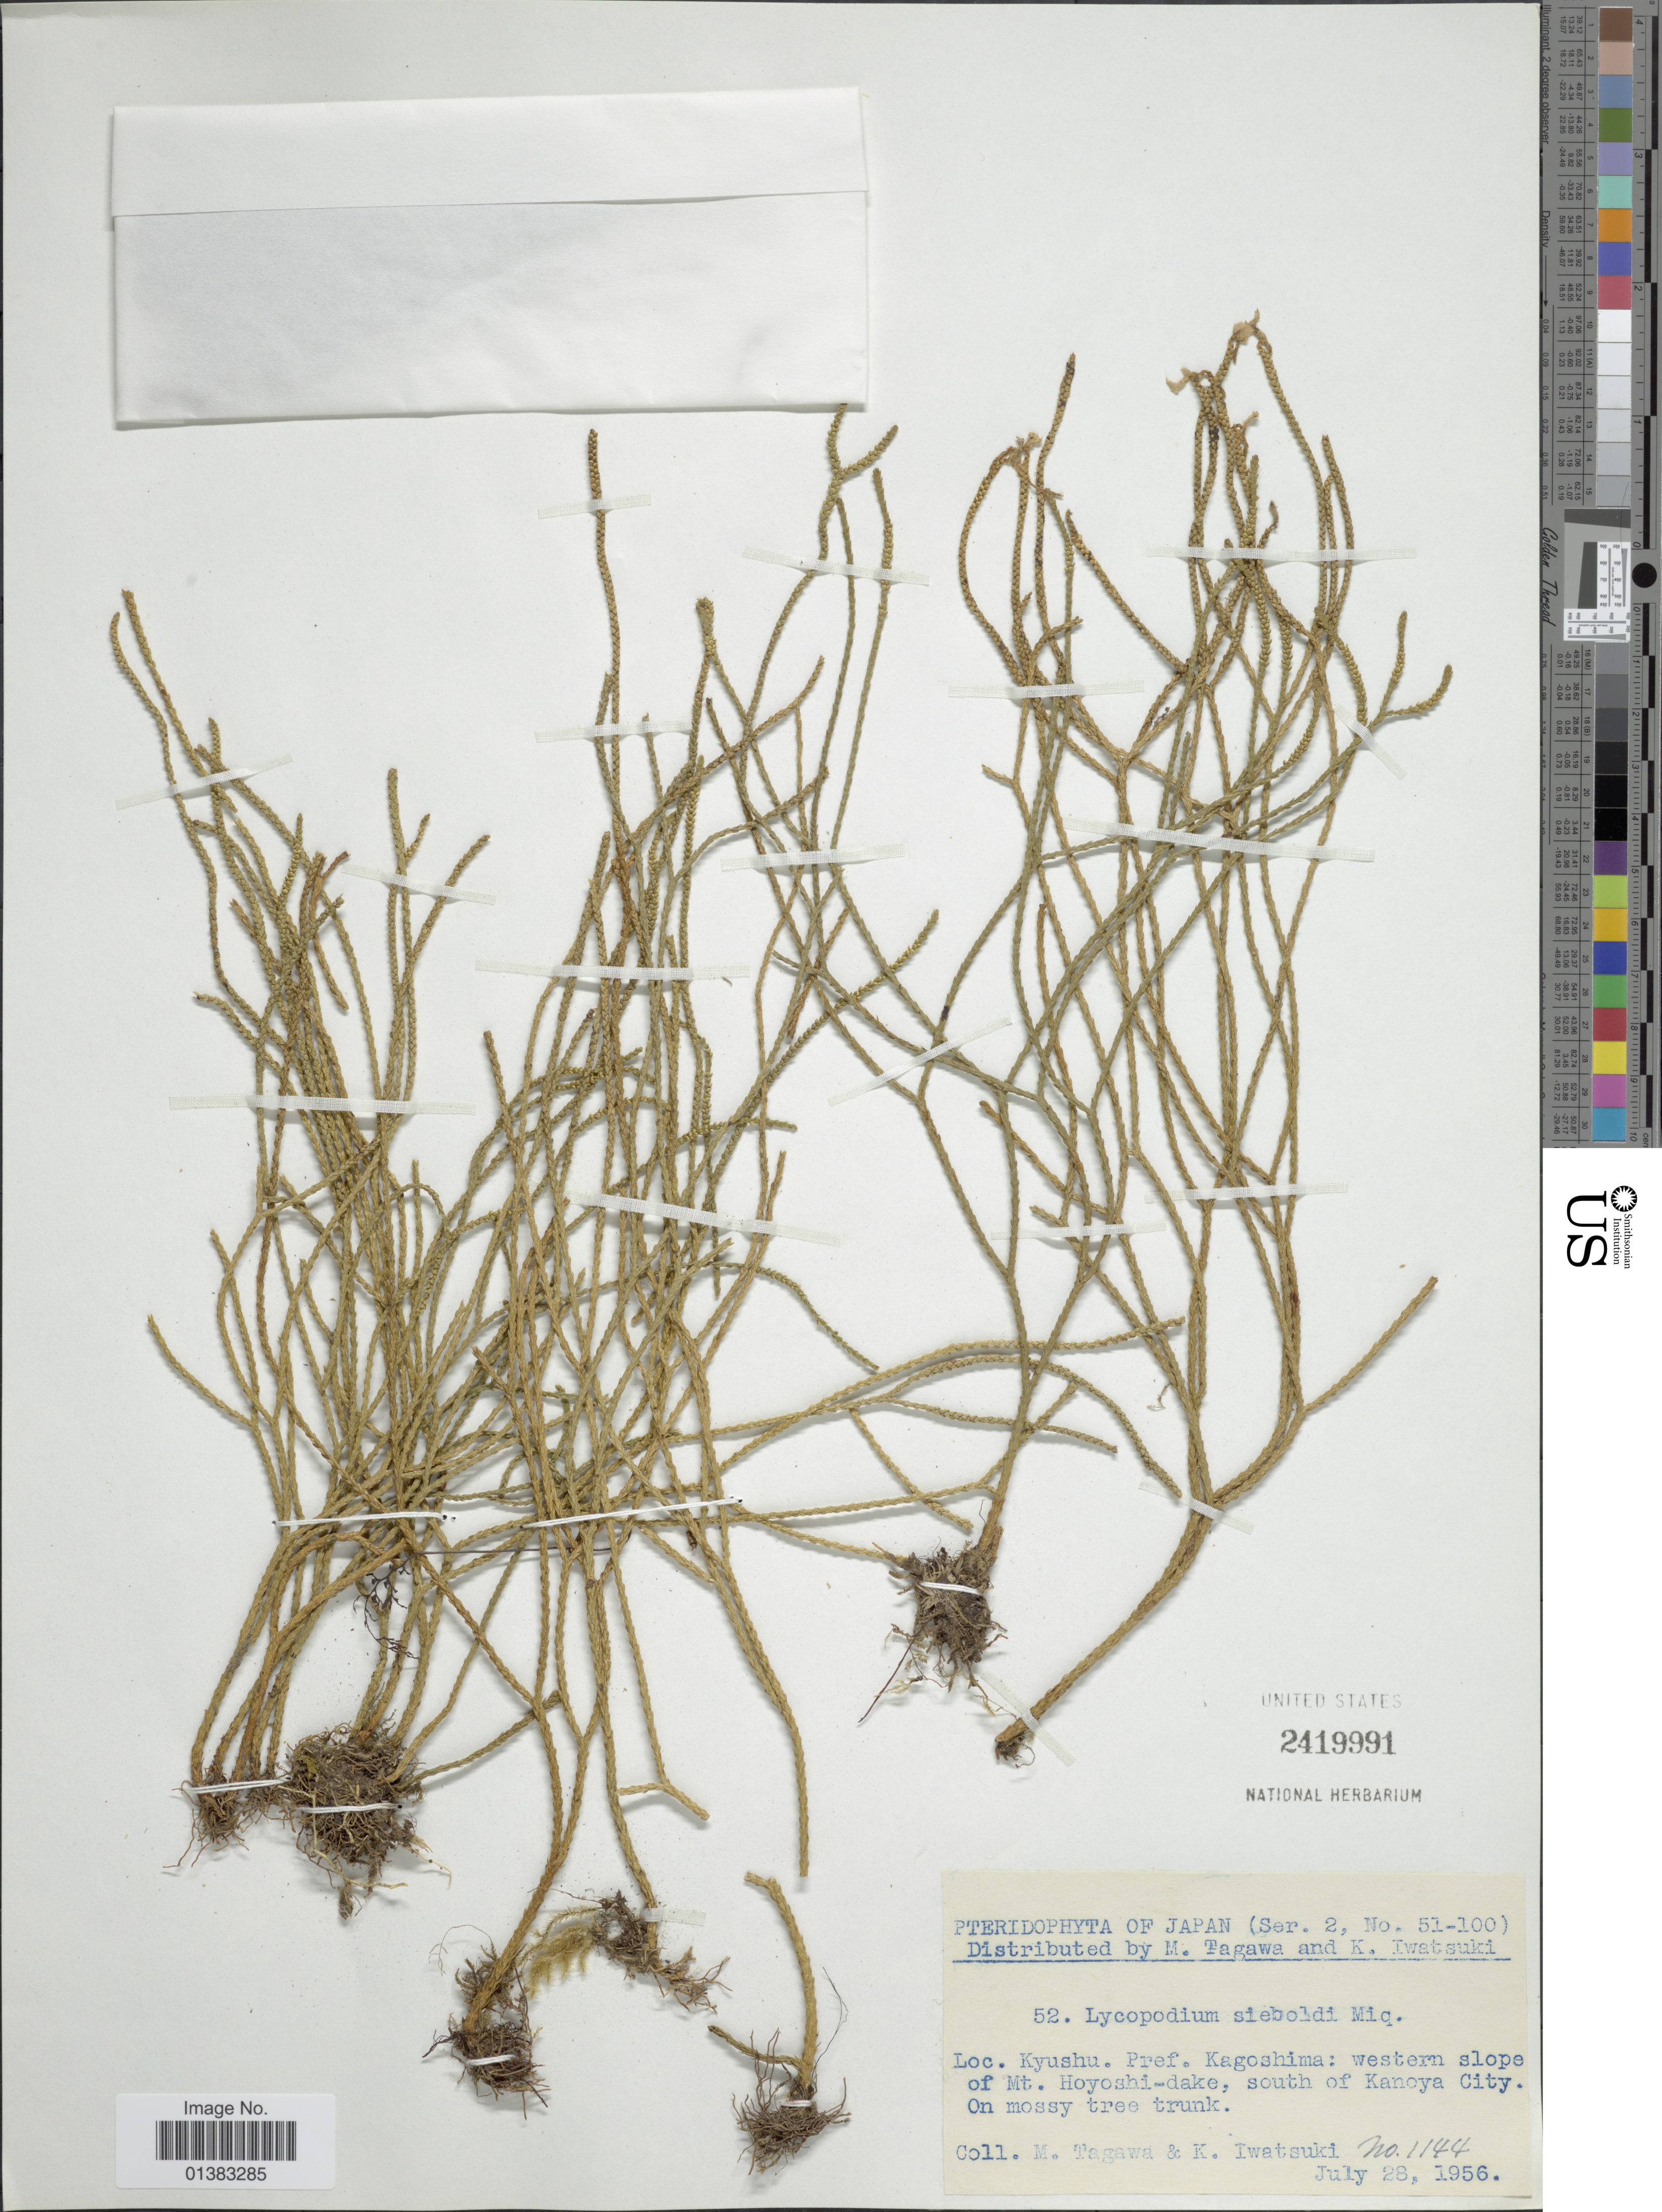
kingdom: Plantae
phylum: Tracheophyta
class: Lycopodiopsida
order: Lycopodiales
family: Lycopodiaceae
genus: Phlegmariurus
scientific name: Phlegmariurus sieboldii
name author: (Miq.) Ching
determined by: Field, A. R.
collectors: M. Tagawa & K. Iwatsuki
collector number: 1144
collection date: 1956-07-28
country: Japan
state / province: Kagosima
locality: Kyushu: western slope of Mt. Hoyoshi-dake, south of Kanoya City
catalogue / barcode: US 2419991